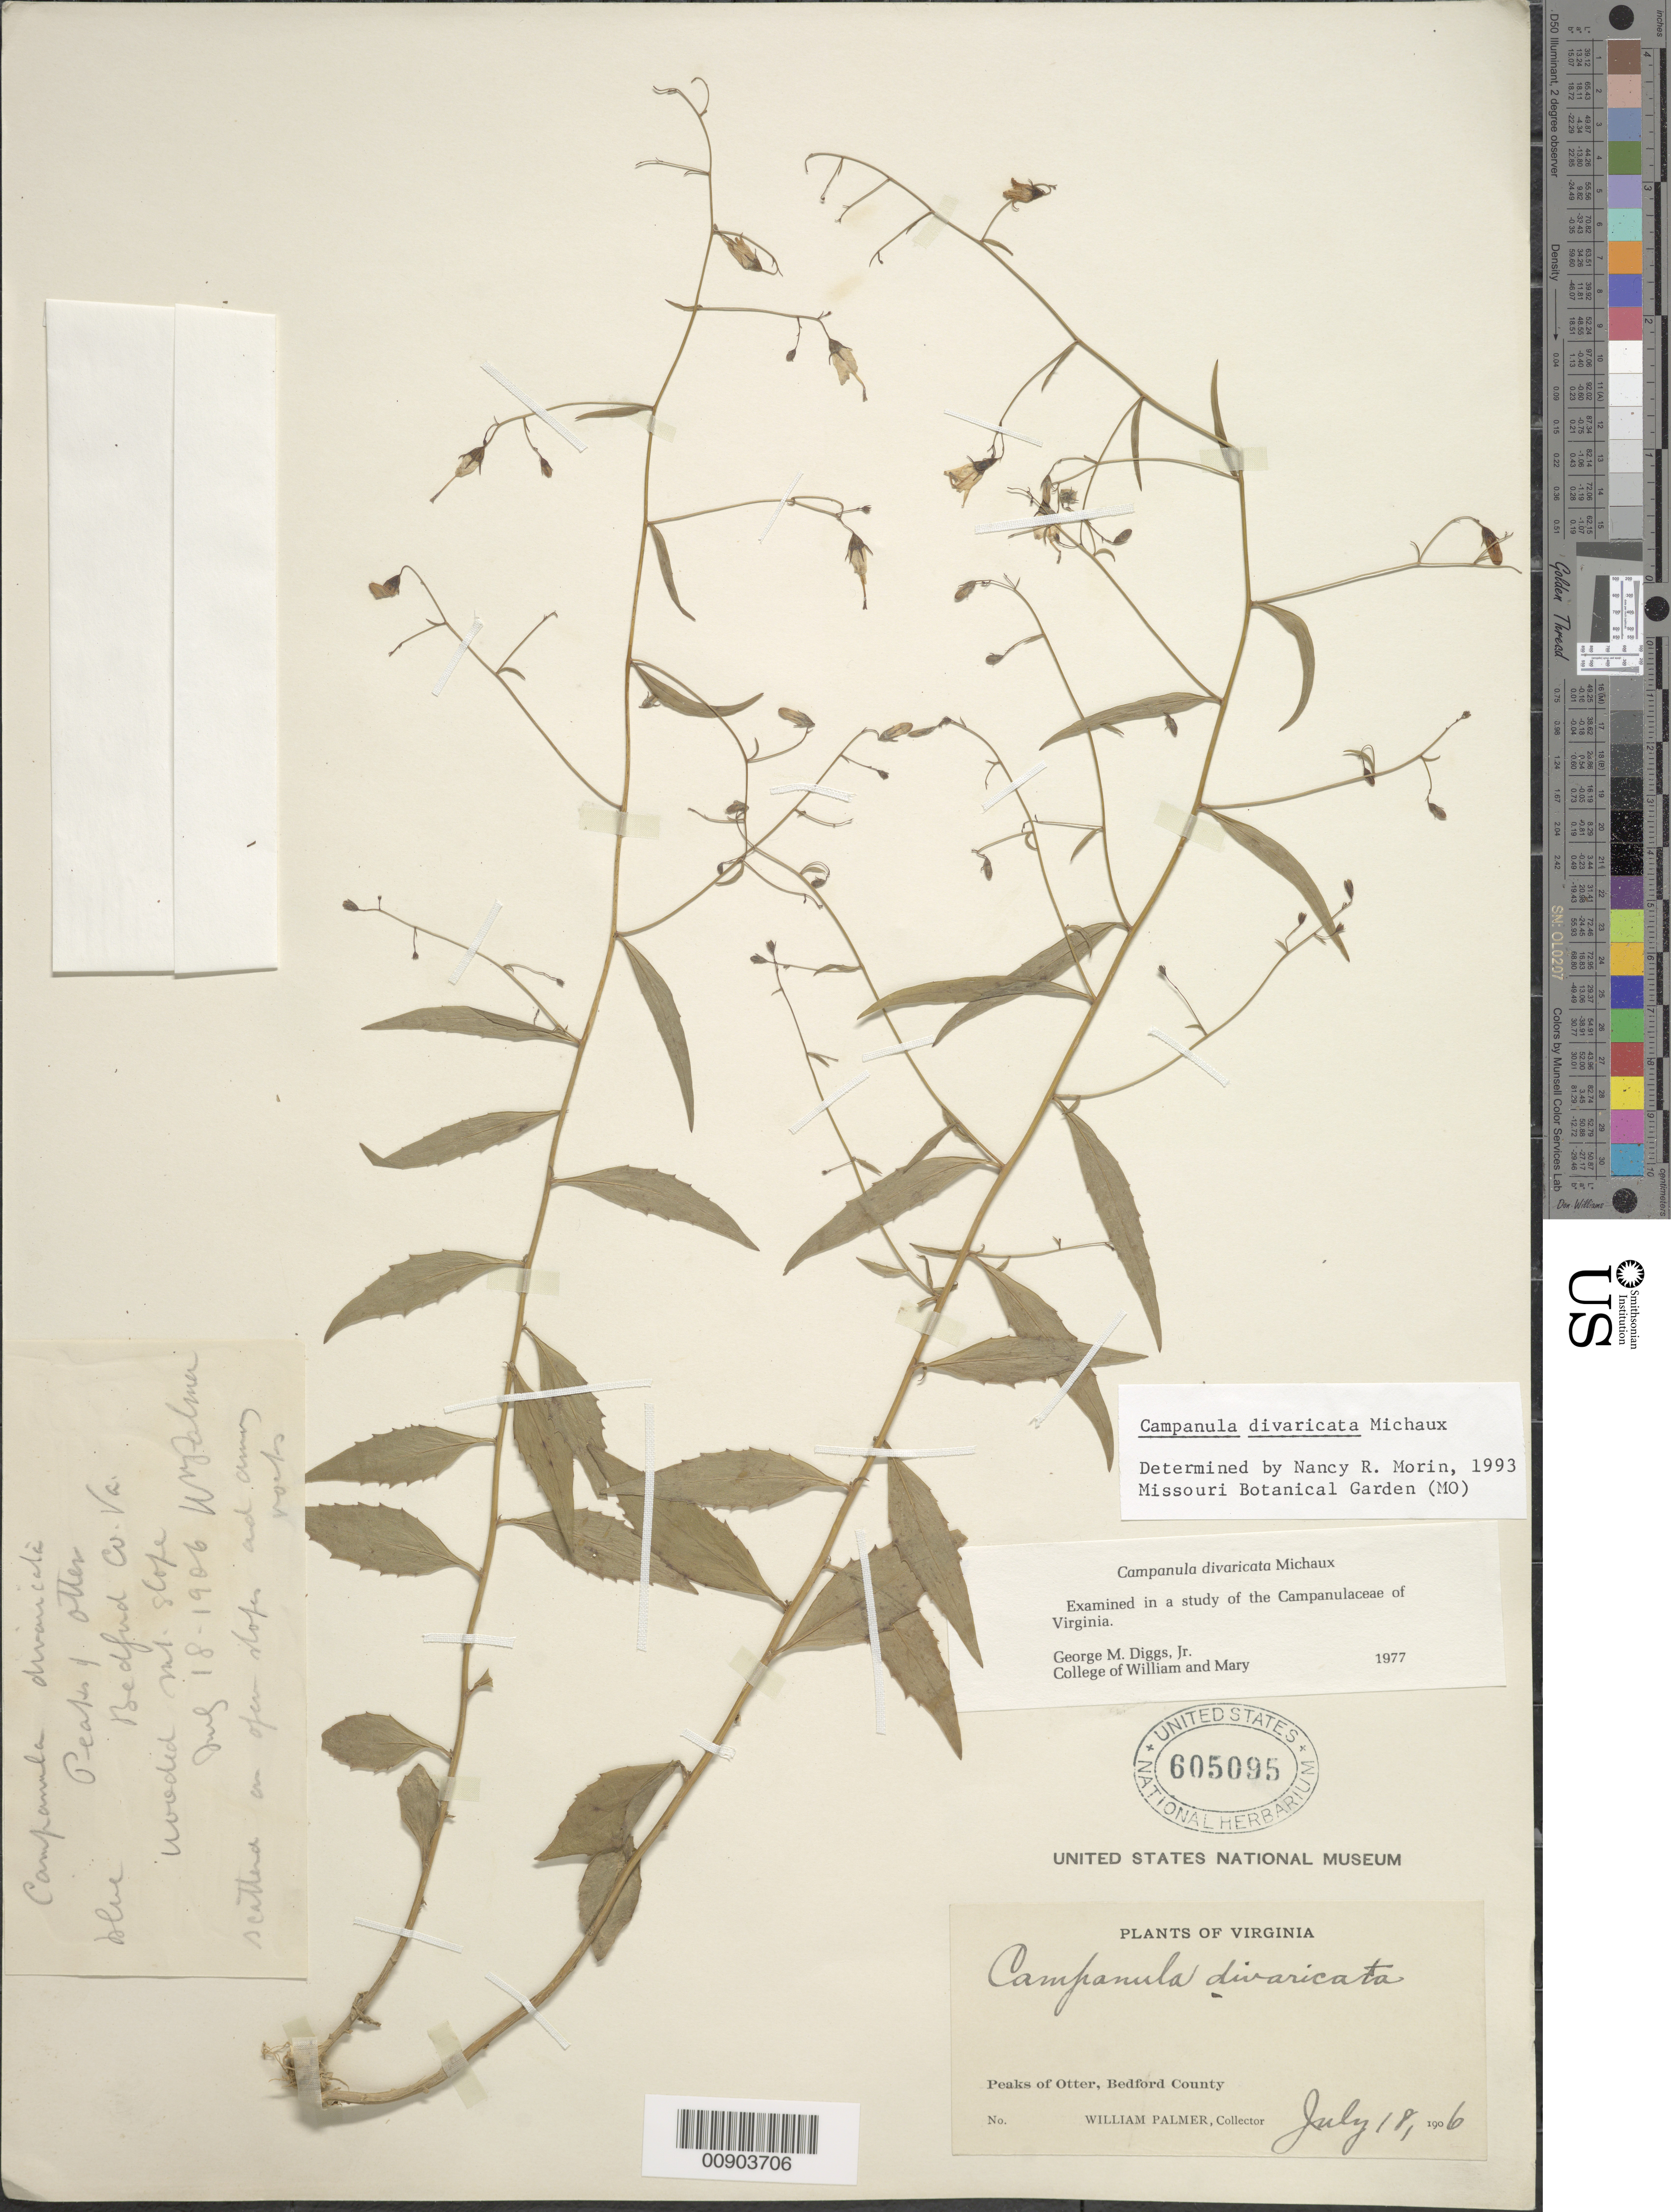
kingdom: Plantae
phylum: Tracheophyta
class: Magnoliopsida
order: Asterales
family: Campanulaceae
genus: Campanula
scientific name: Campanula divaricata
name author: Michx.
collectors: W. Palmer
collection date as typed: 18 Jul 1906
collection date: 1906-07-18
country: United States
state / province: Virginia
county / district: Bedford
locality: Peaks of Otter.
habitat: Wooded Mountain slope. Scattered on open slopes and rocks.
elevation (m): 823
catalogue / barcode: US 605095